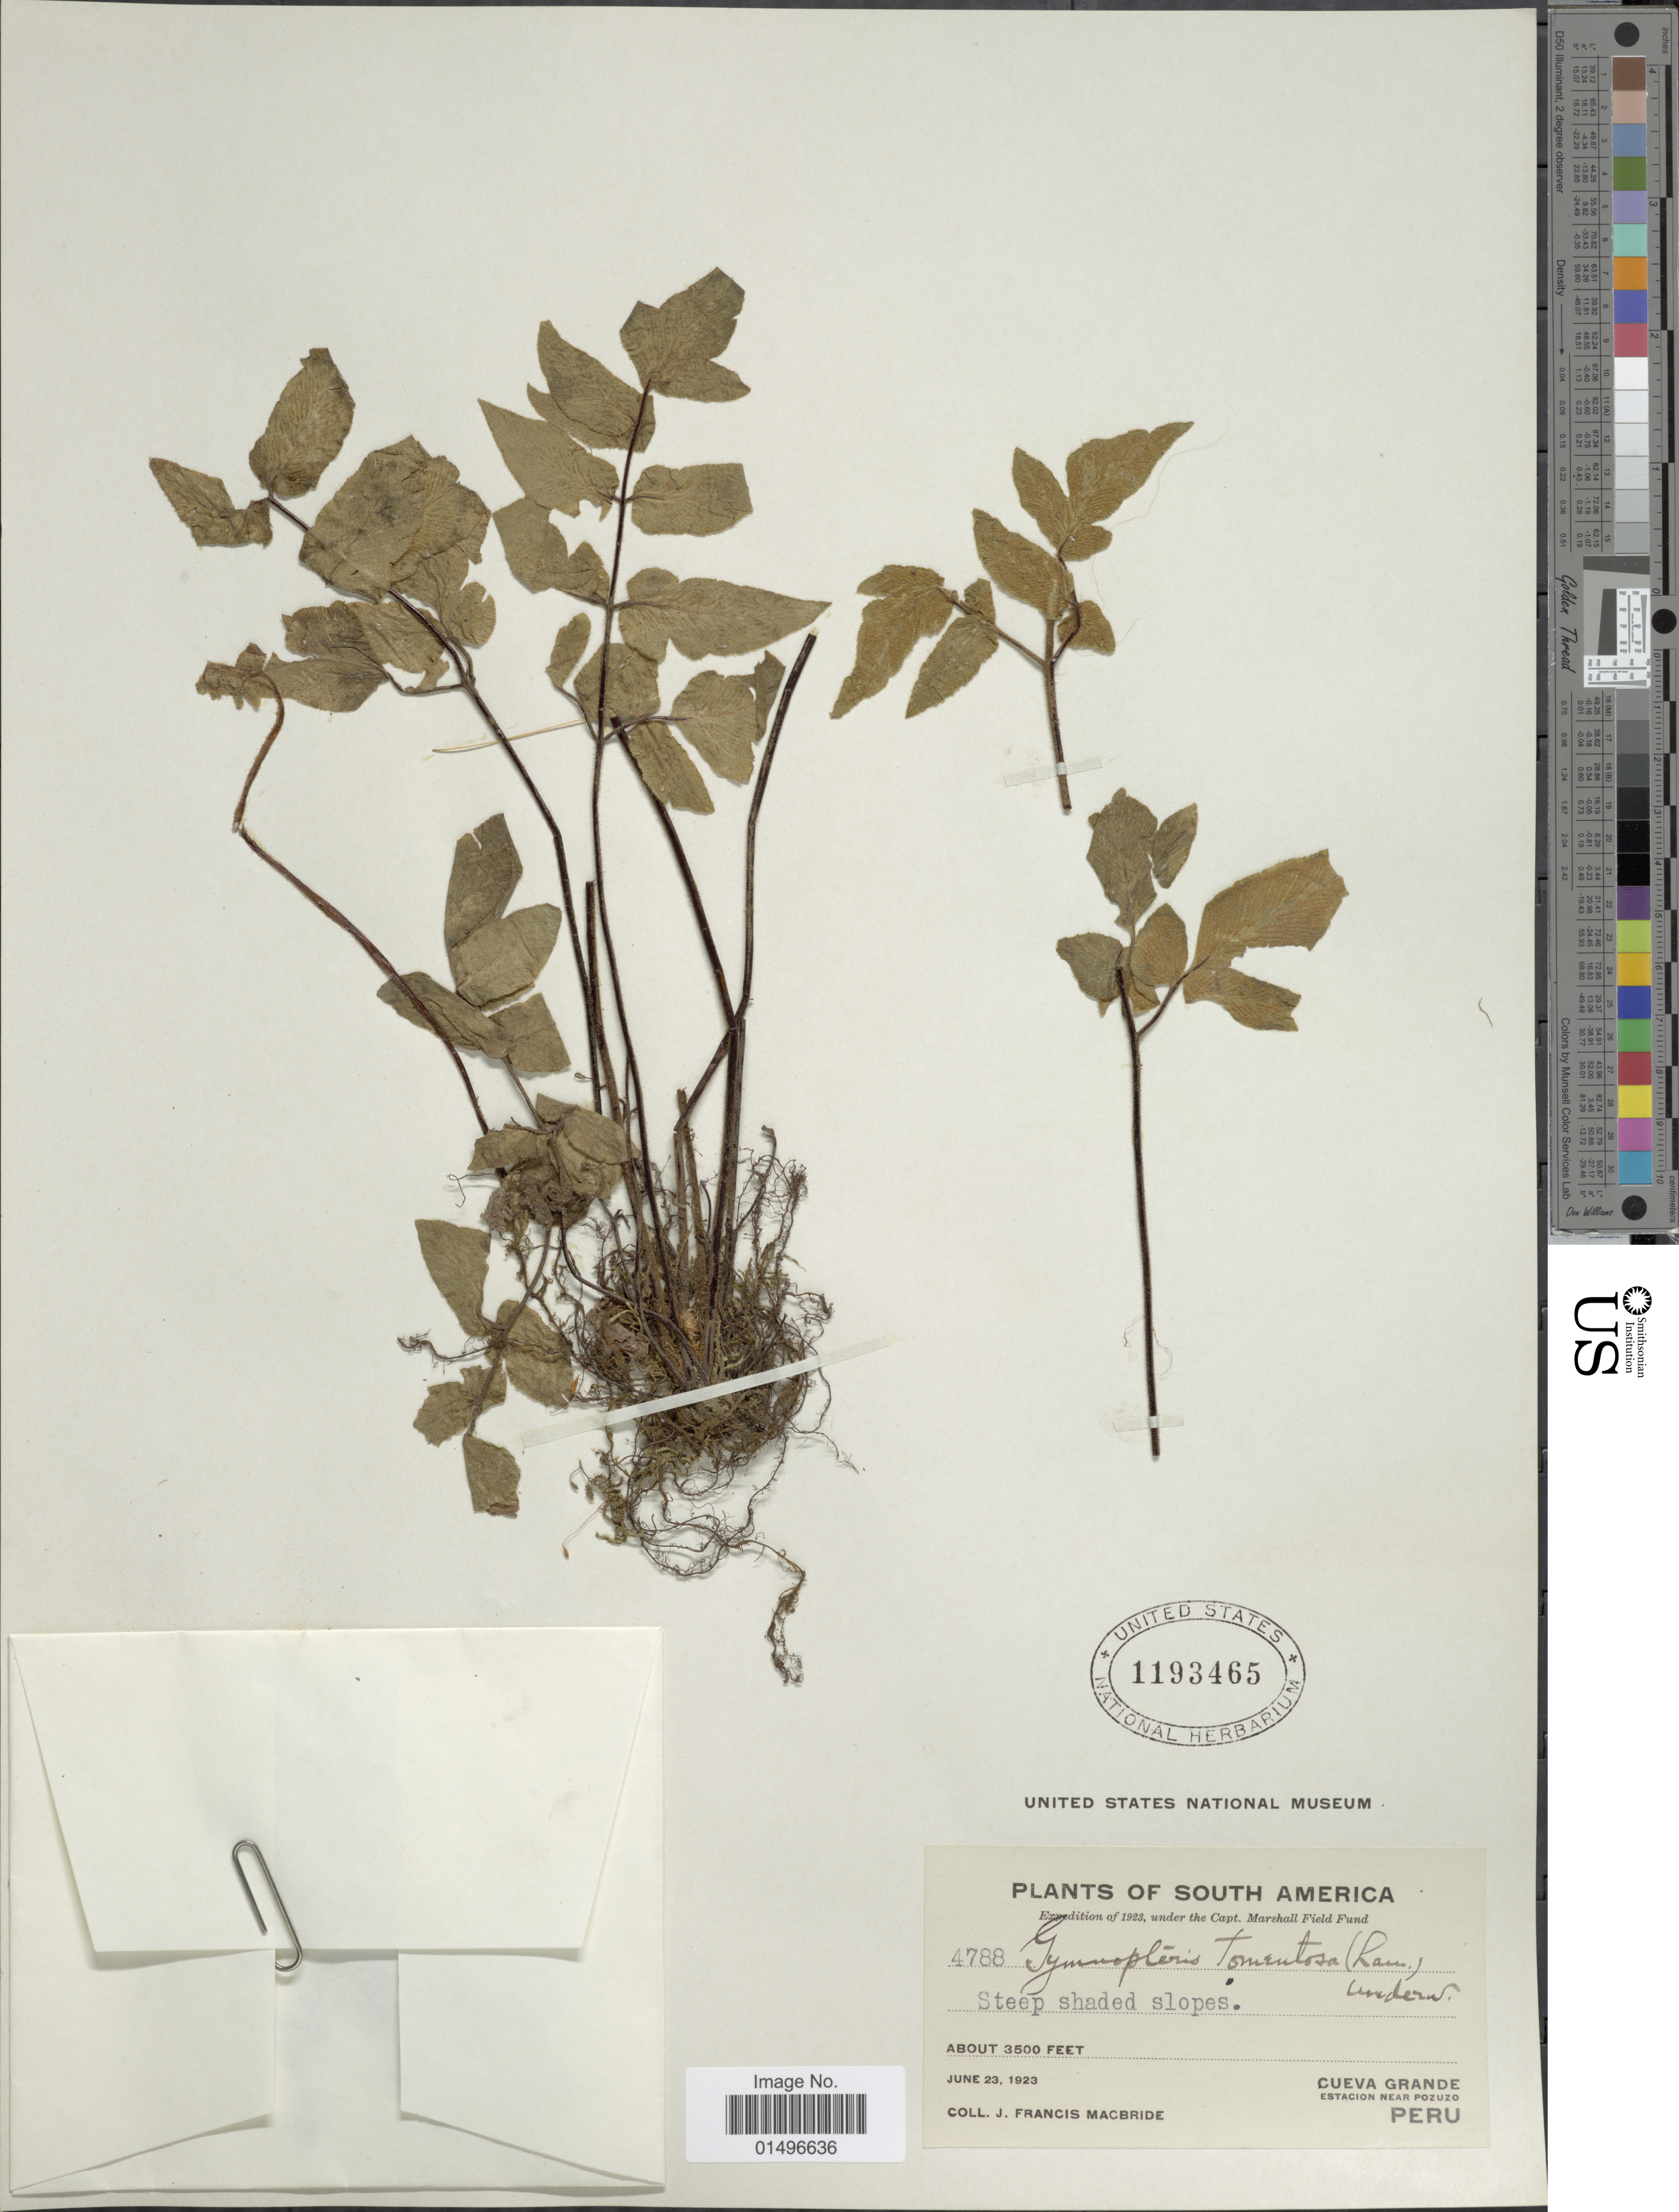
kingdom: Plantae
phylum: Tracheophyta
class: Polypodiopsida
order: Polypodiales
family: Pteridaceae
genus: Hemionitis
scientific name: Hemionitis tomentosa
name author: (Lam.) Raddi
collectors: J. F. Macbride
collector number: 4788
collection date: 1923-06-23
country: Peru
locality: South America, Cueva Grande. Estacion near Pozuzo, Peru.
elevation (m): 1067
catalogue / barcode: US 1193465